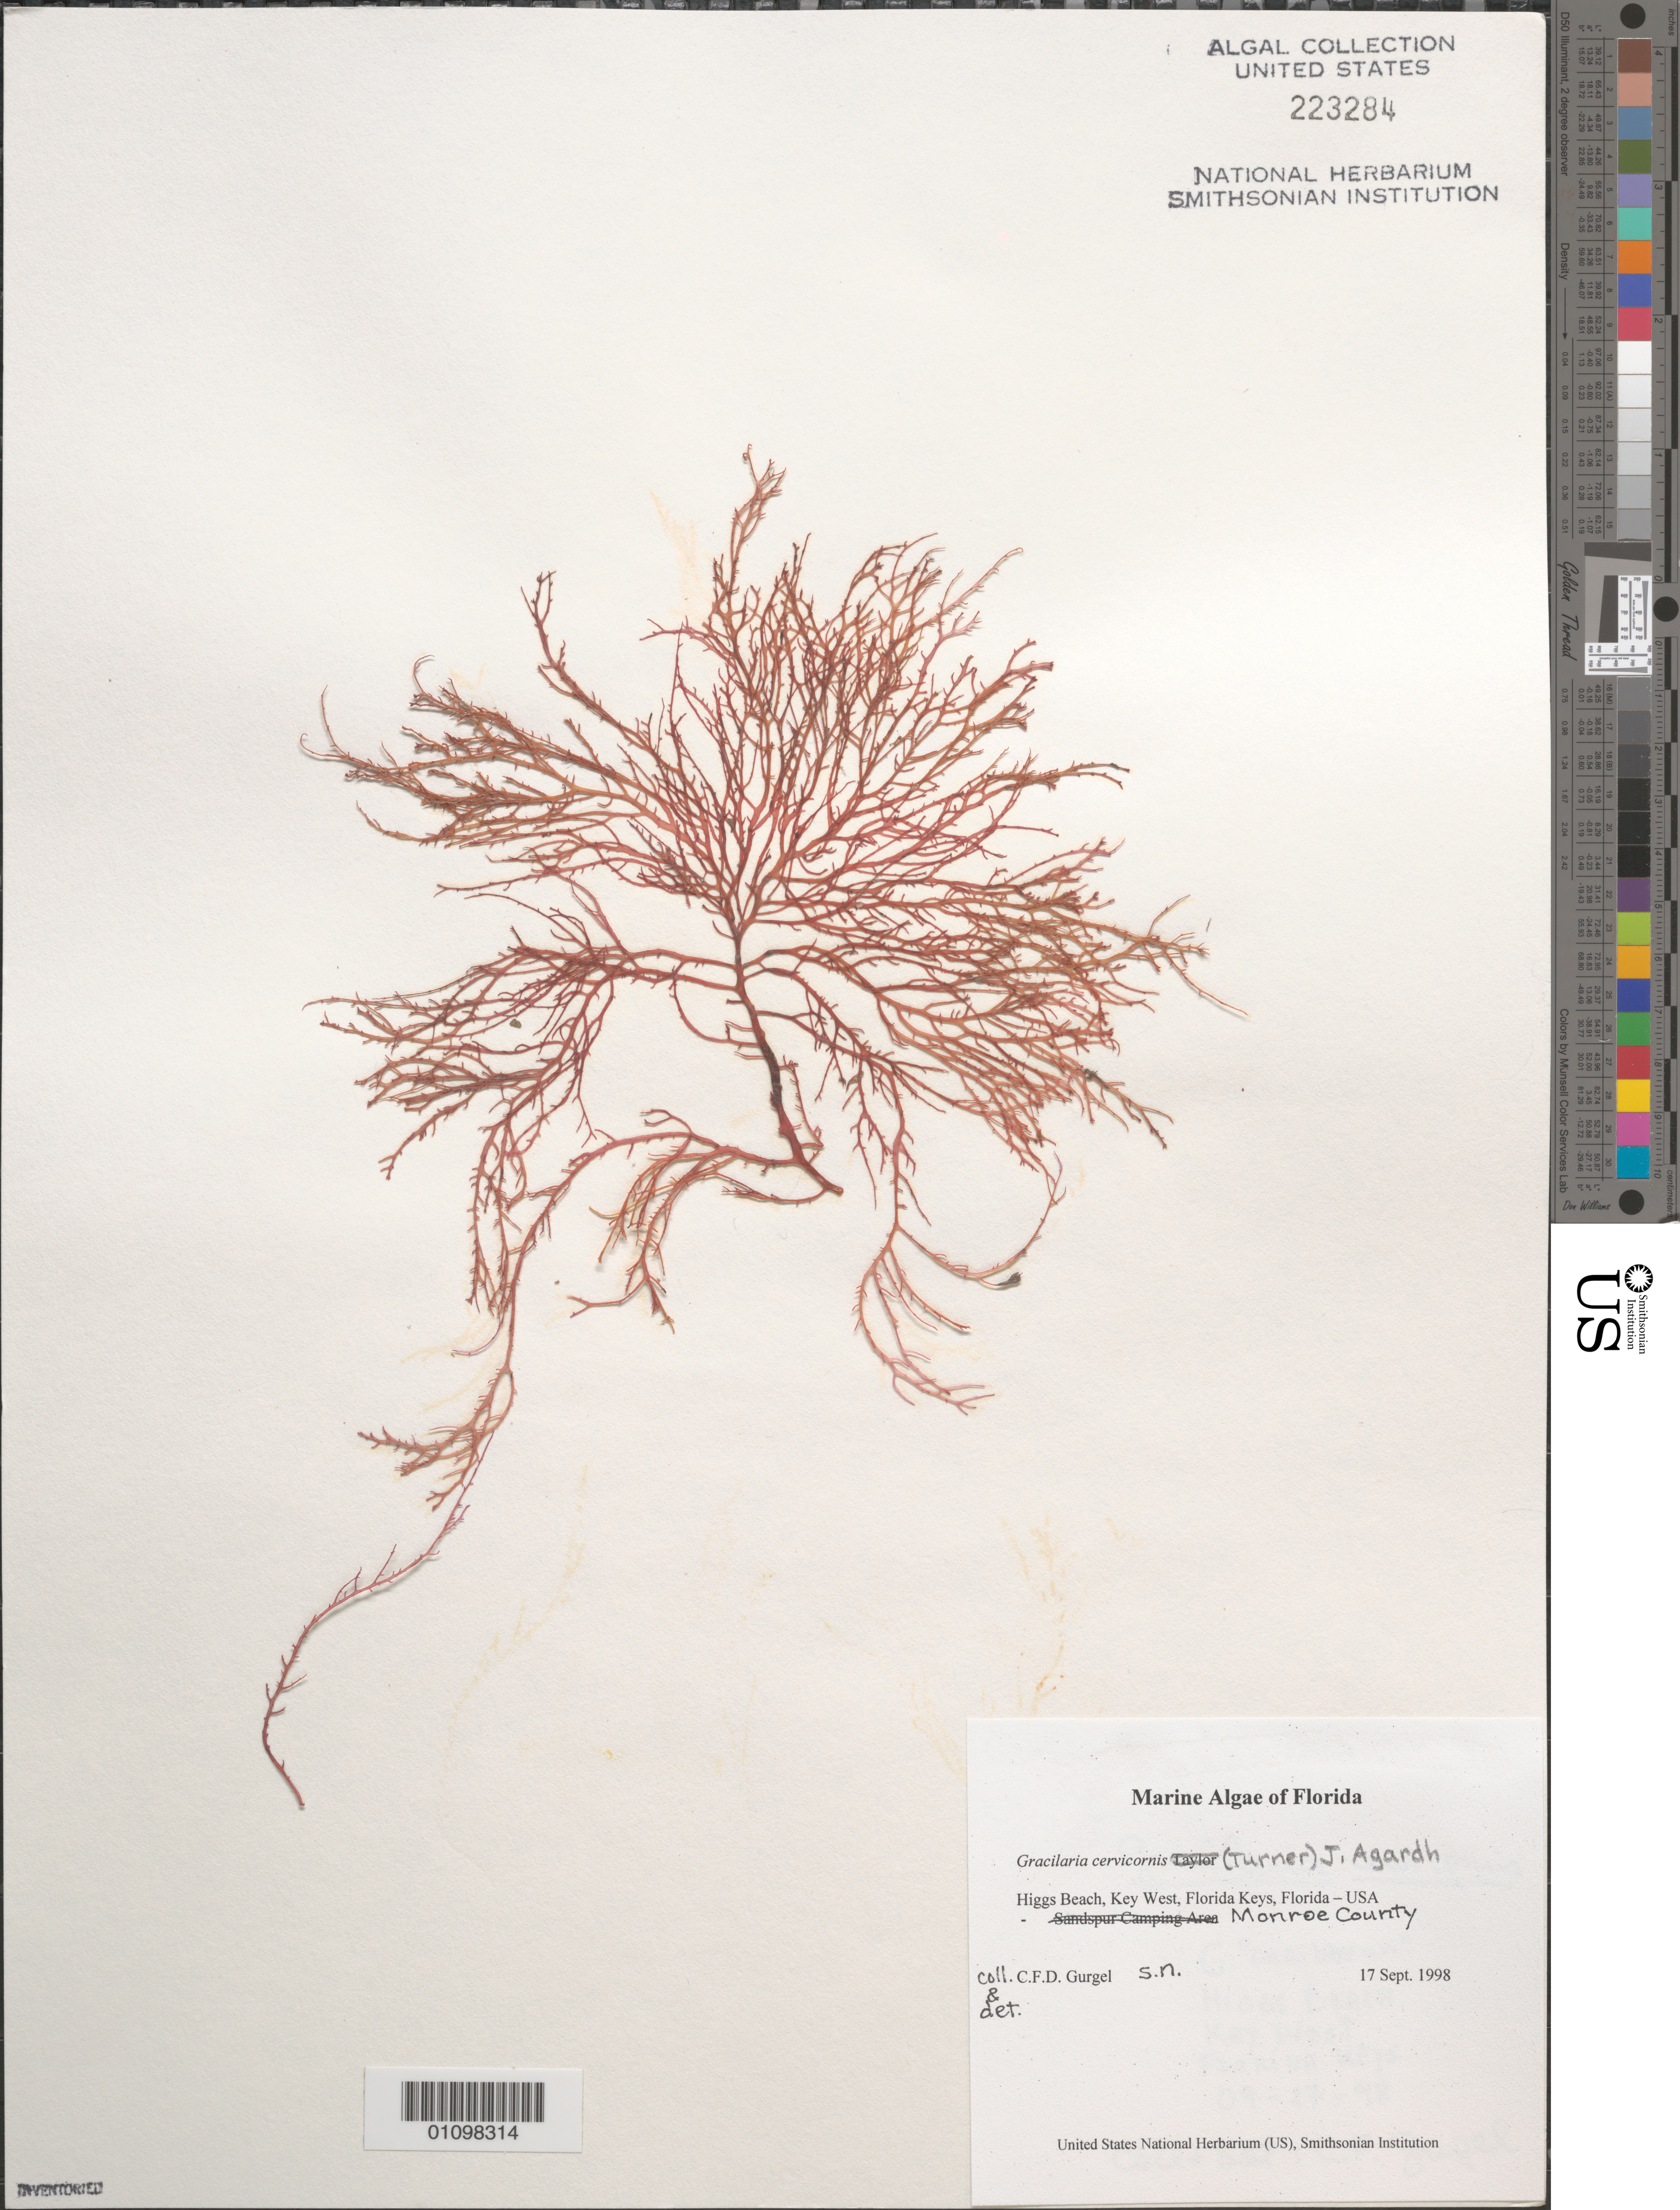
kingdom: Plantae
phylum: Rhodophyta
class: Florideophyceae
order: Gracilariales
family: Gracilariaceae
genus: Gracilaria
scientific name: Gracilaria cervicornis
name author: (Turner) J. Agardh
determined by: Gurgel, C. F. D.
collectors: C. Gurgel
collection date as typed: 17 Sep 1998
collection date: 1998-09-17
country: United States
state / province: Florida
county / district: Monroe County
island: Key West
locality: Higgs Beach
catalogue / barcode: US 223284